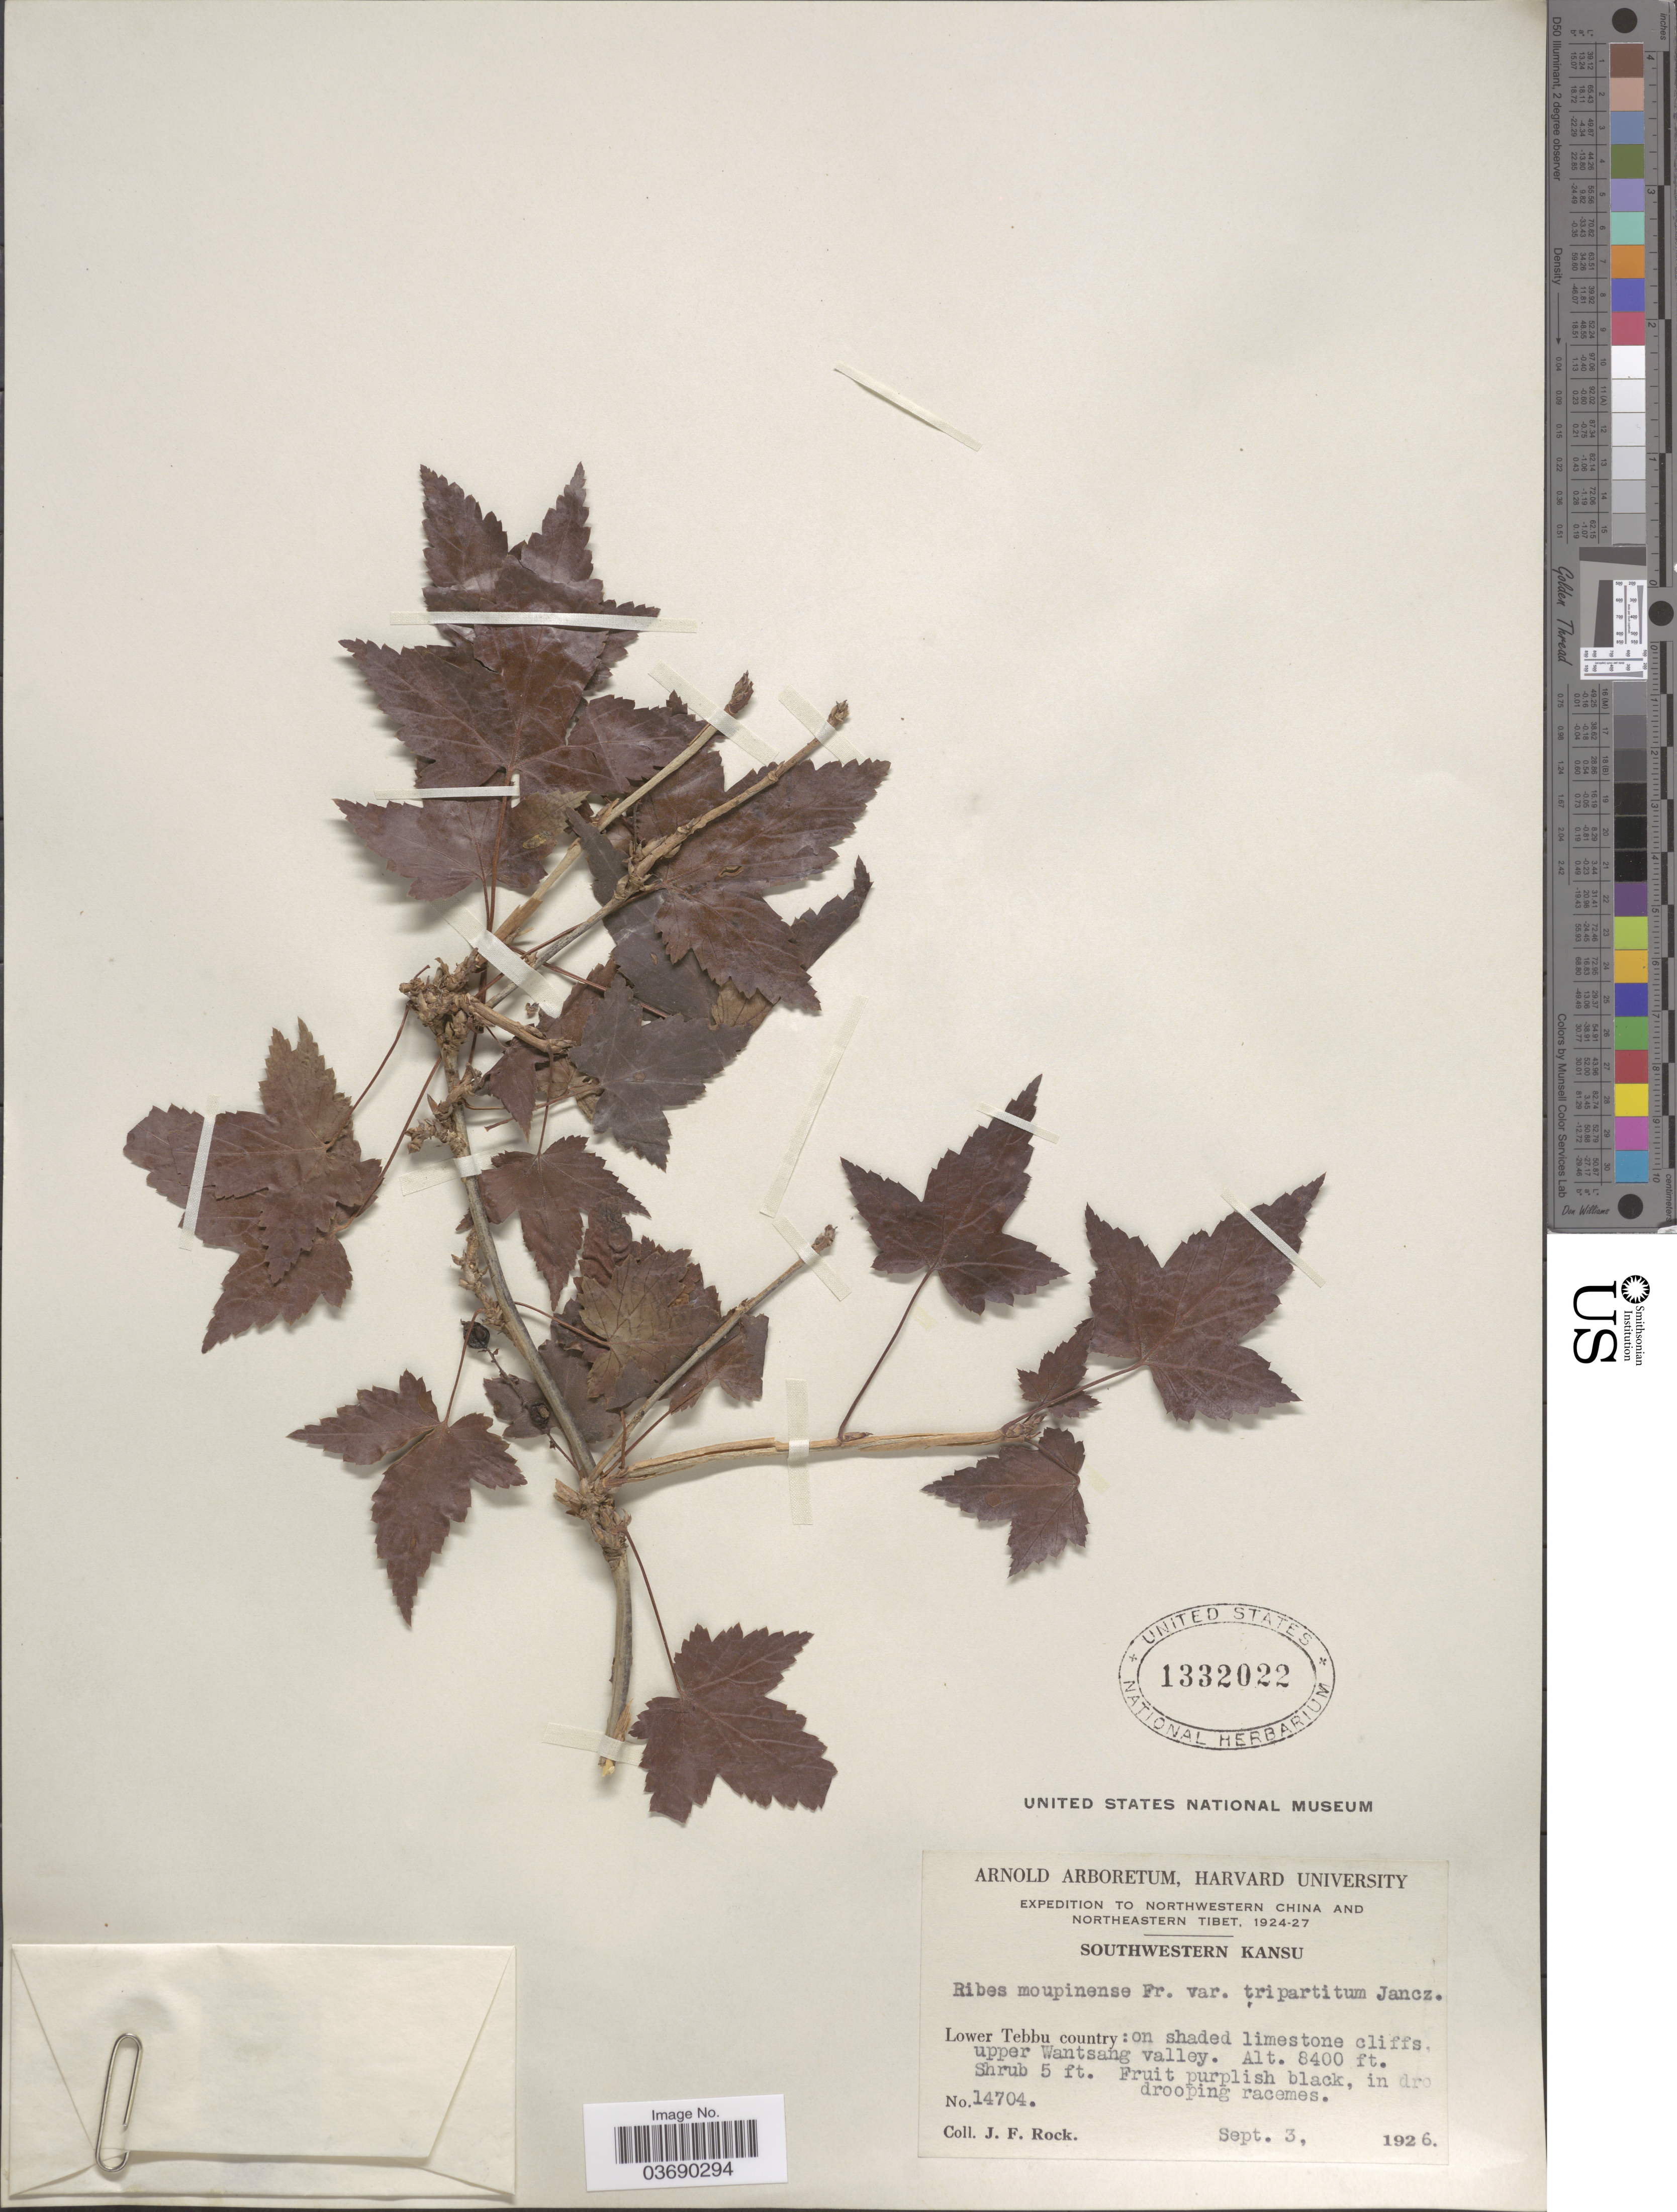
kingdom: Plantae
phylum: Tracheophyta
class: Magnoliopsida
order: Saxifragales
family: Grossulariaceae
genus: Ribes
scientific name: Ribes moupinense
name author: Franch.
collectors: J. Rock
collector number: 14704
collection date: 1926-09-03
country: China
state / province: Gansu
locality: Northwestern China and Northeastern Tibet. Southwestern Kansu. Lower Tebbu country: on shaded limestone cliffs, upper Wantsang valley.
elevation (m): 2560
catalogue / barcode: US 1332022